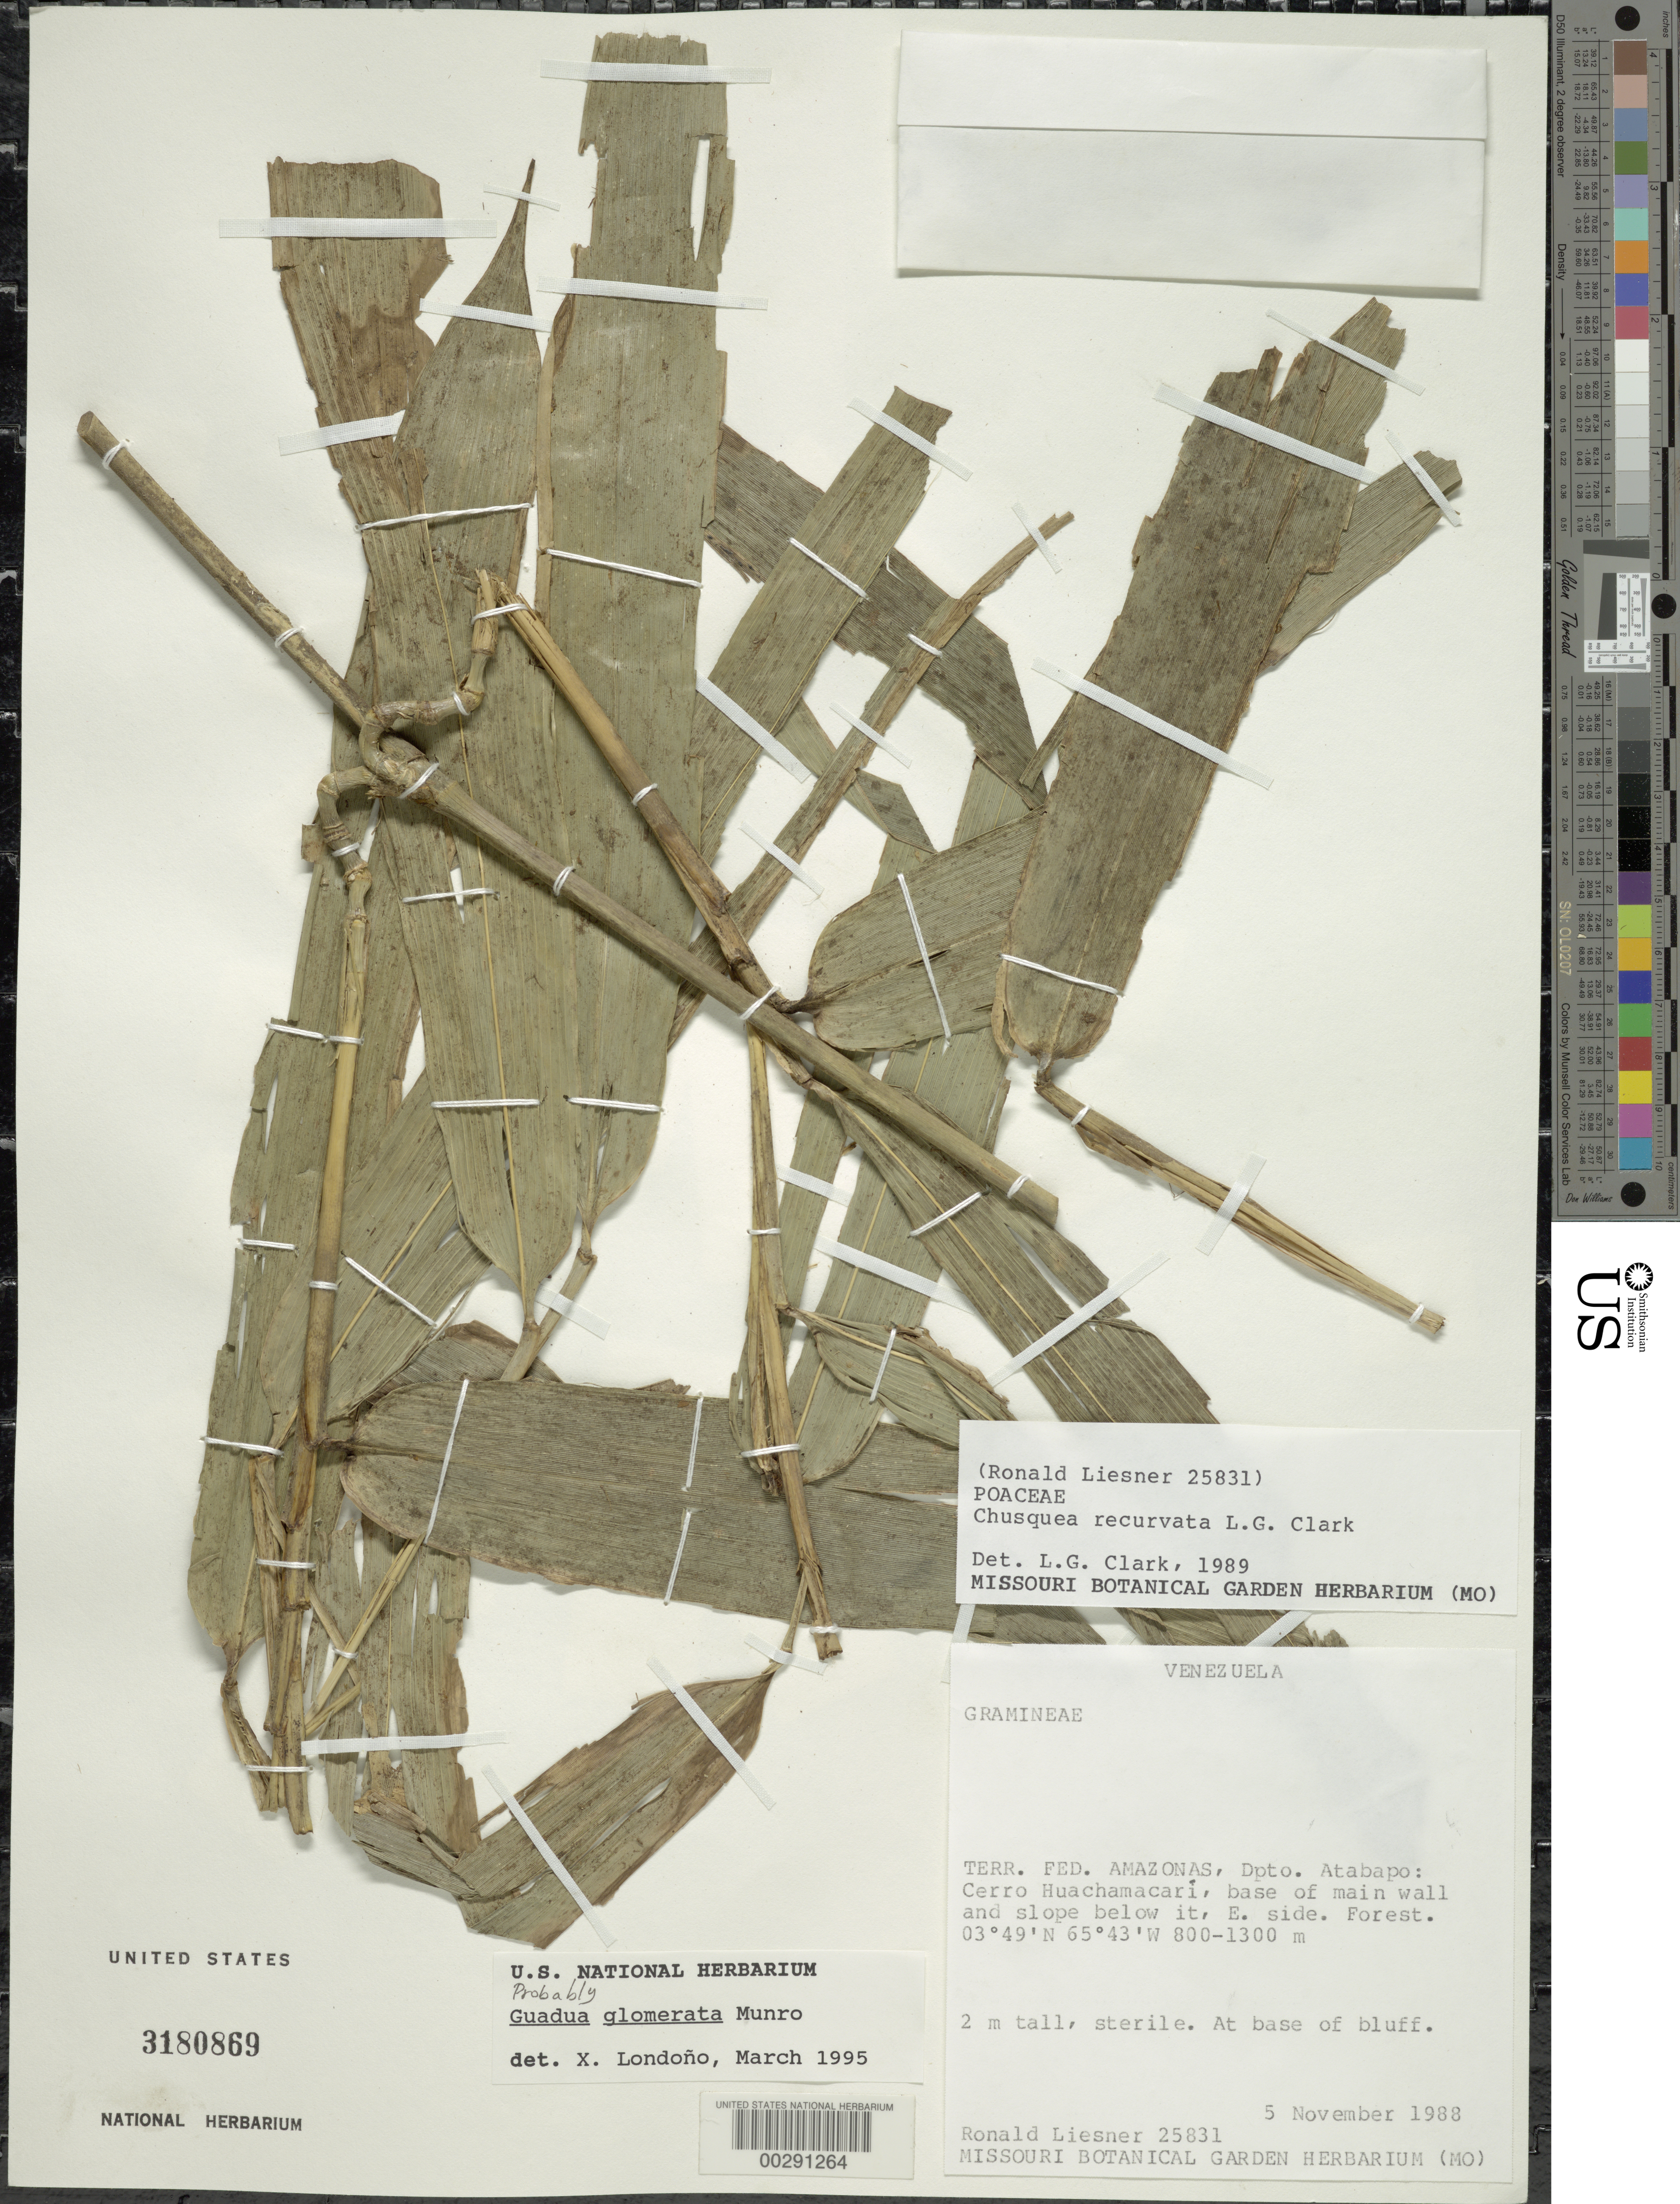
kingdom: Plantae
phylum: Tracheophyta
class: Liliopsida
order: Poales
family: Poaceae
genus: Guadua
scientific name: Guadua glomerata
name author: Munro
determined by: Londoño, X., (TULV), Jardin Botanico "Juan Maria Cespedes"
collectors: R. L. Liesner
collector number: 25831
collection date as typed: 05 Nov 1988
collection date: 1988-11-05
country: Venezuela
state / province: Amazonas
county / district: Atabapo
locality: Cerro Huachamacari, base of main wall and slope below it, e side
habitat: Forest; at base of bluff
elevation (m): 800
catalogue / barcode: US 3180869